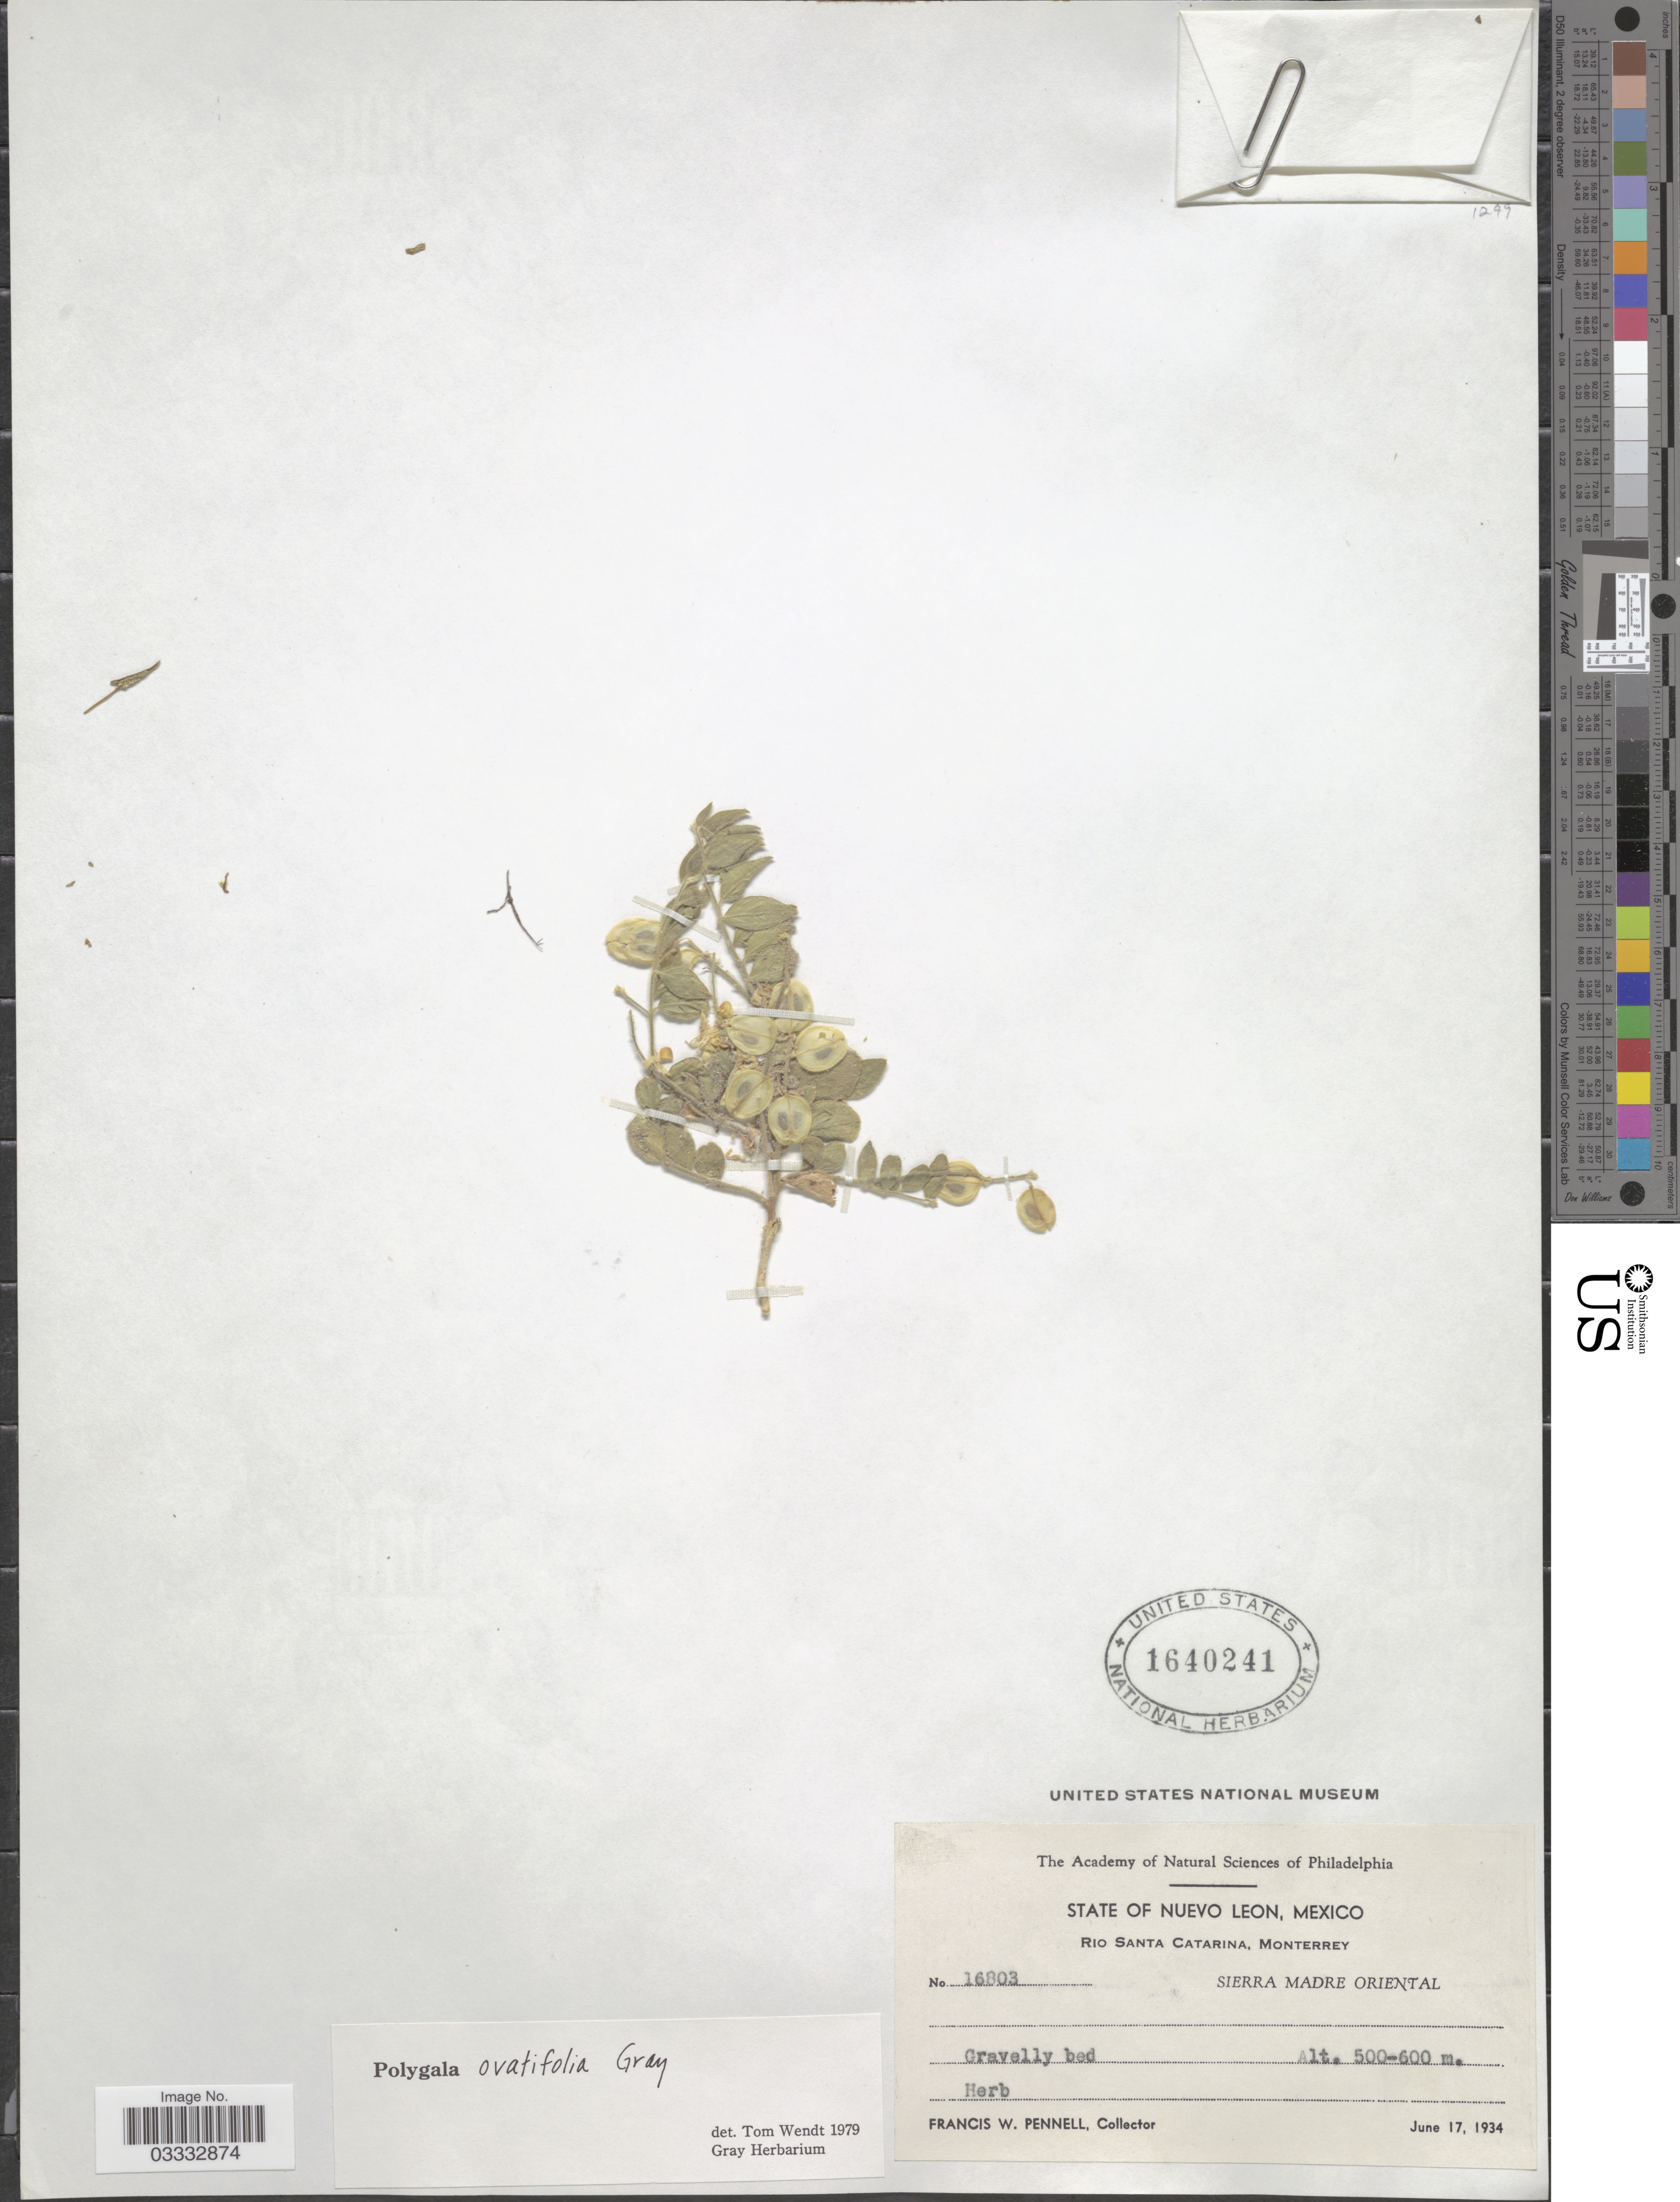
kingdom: Plantae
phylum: Tracheophyta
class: Magnoliopsida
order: Fabales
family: Polygalaceae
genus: Hebecarpa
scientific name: Hebecarpa ovatifolia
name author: (A. Gray) J.R. Abbott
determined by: Strong, Mark T., (BOT), Smithsonian Institution - National Museum of Natural History (UNITED STATES)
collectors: F. W. Pennell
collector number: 16803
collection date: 1934-06-17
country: Mexico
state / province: Nuevo León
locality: Rio Santa Catarina, Monterrey. Sierra Madre Oriental.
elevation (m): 500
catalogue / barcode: US 1640241